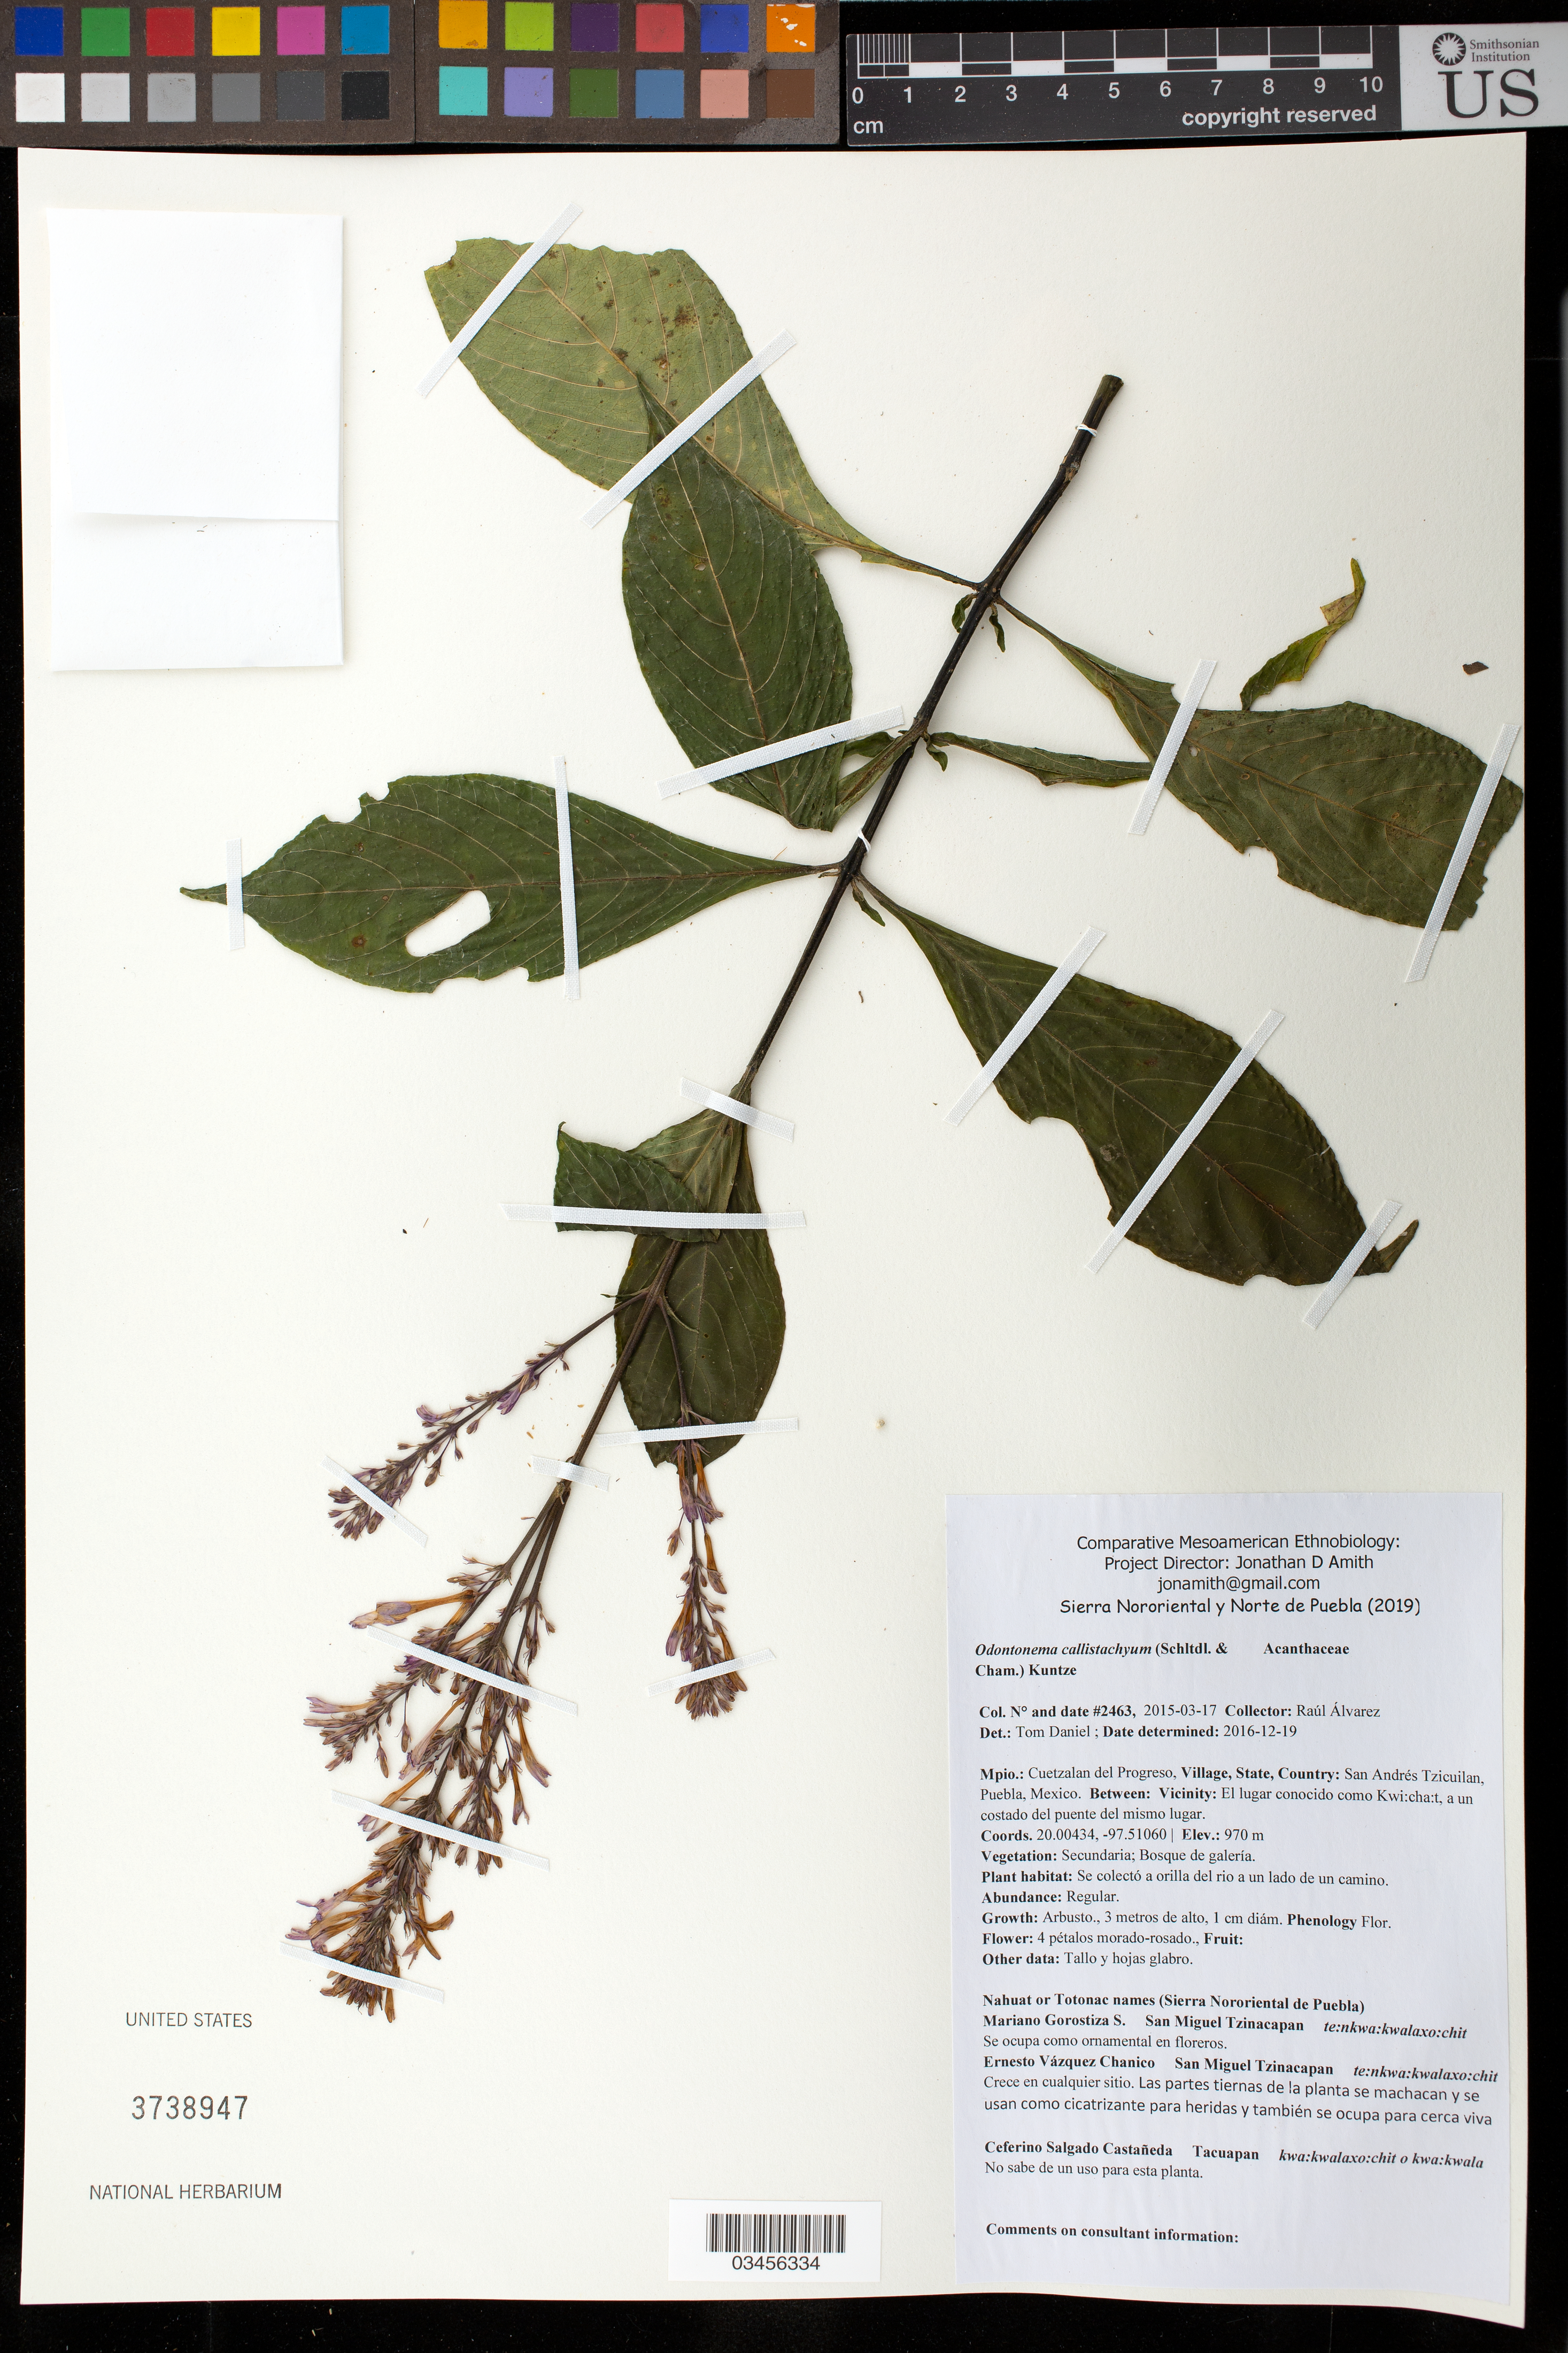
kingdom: Plantae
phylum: Tracheophyta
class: Magnoliopsida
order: Lamiales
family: Acanthaceae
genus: Odontonema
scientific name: Odontonema callistachyum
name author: (Schltdl. & Cham.) Kuntze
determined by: Daniel, T.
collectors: R. Álvarez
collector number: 2463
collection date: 2015-03-17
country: México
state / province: Puebla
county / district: Cuetzalan del Progreso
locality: PUEBLO: San Andrés Tzicuilan; LOCALIDAD EXACTA: El lugar conocido como Kwi:cha:t, a un costado del puente del mismo lugar.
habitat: Bosque de galería | Se colectó a orilla del río a un lado de un camino.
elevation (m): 970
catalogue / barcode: US 3738947